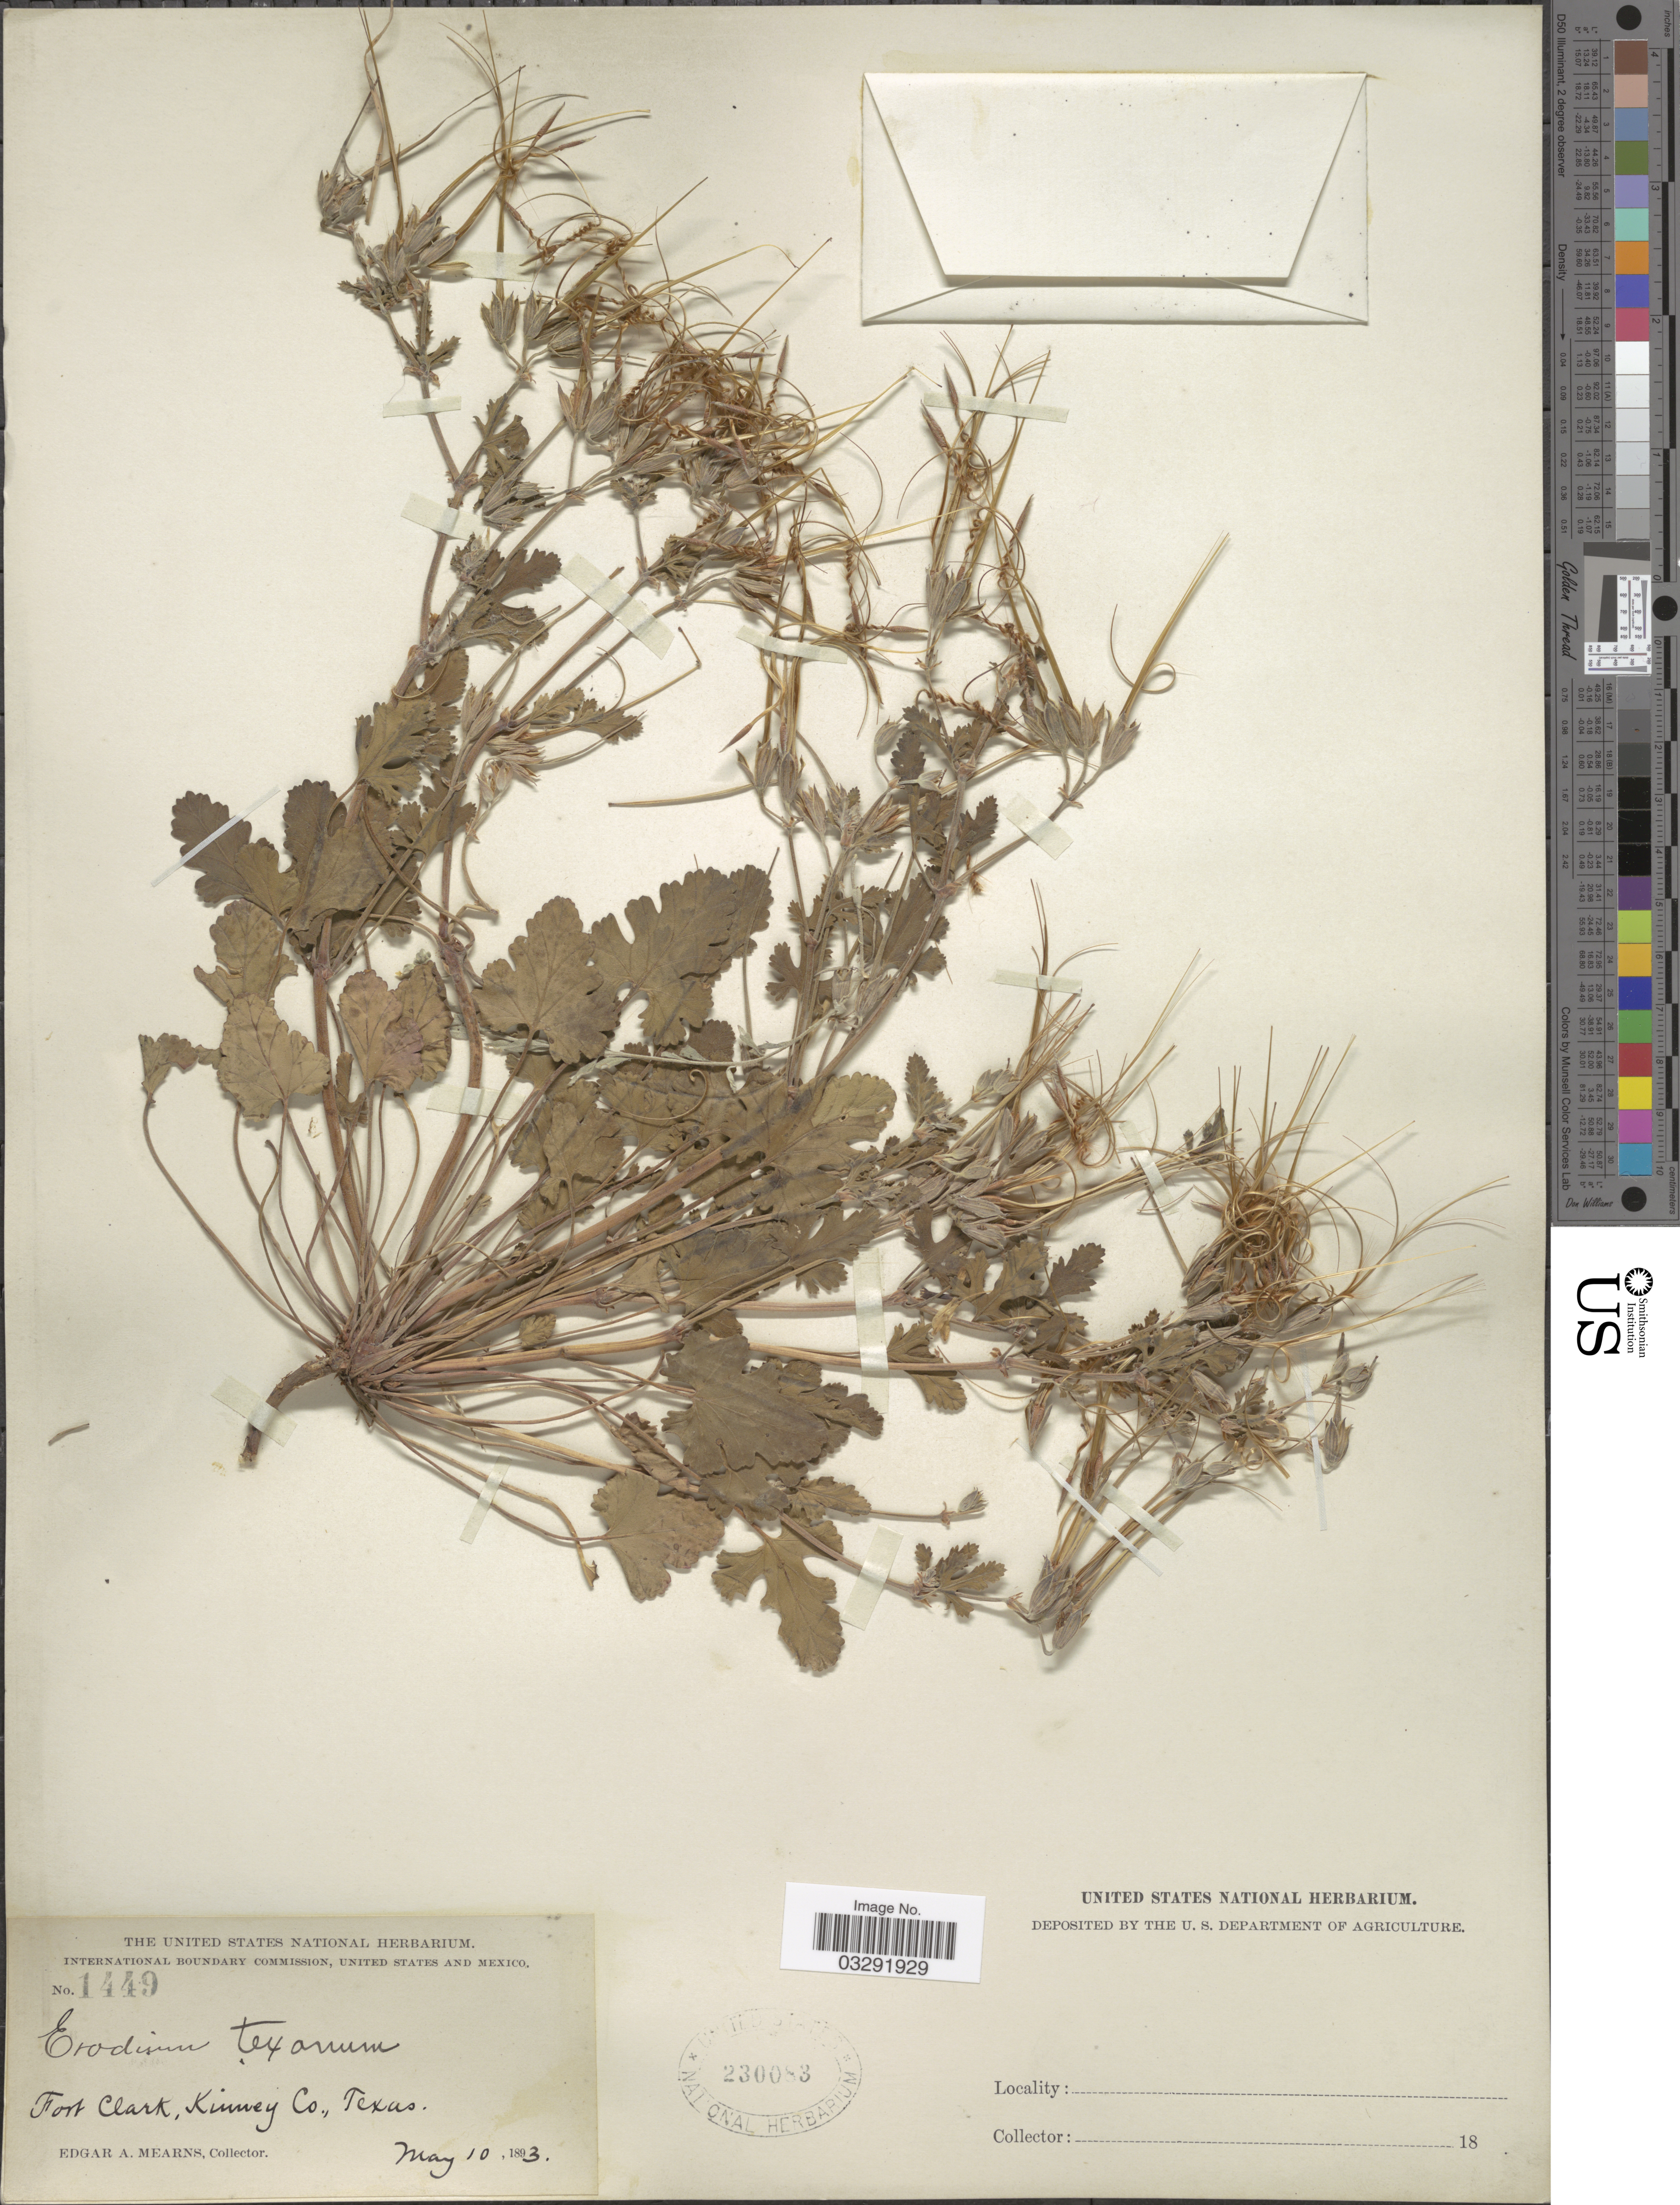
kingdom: Plantae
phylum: Tracheophyta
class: Magnoliopsida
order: Geraniales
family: Geraniaceae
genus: Erodium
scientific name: Erodium texanum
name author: A. Gray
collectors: E. A. Mearns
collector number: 1449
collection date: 1893-05-10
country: United States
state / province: Texas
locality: Fort Clark, Kinney Co.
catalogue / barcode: US 230083